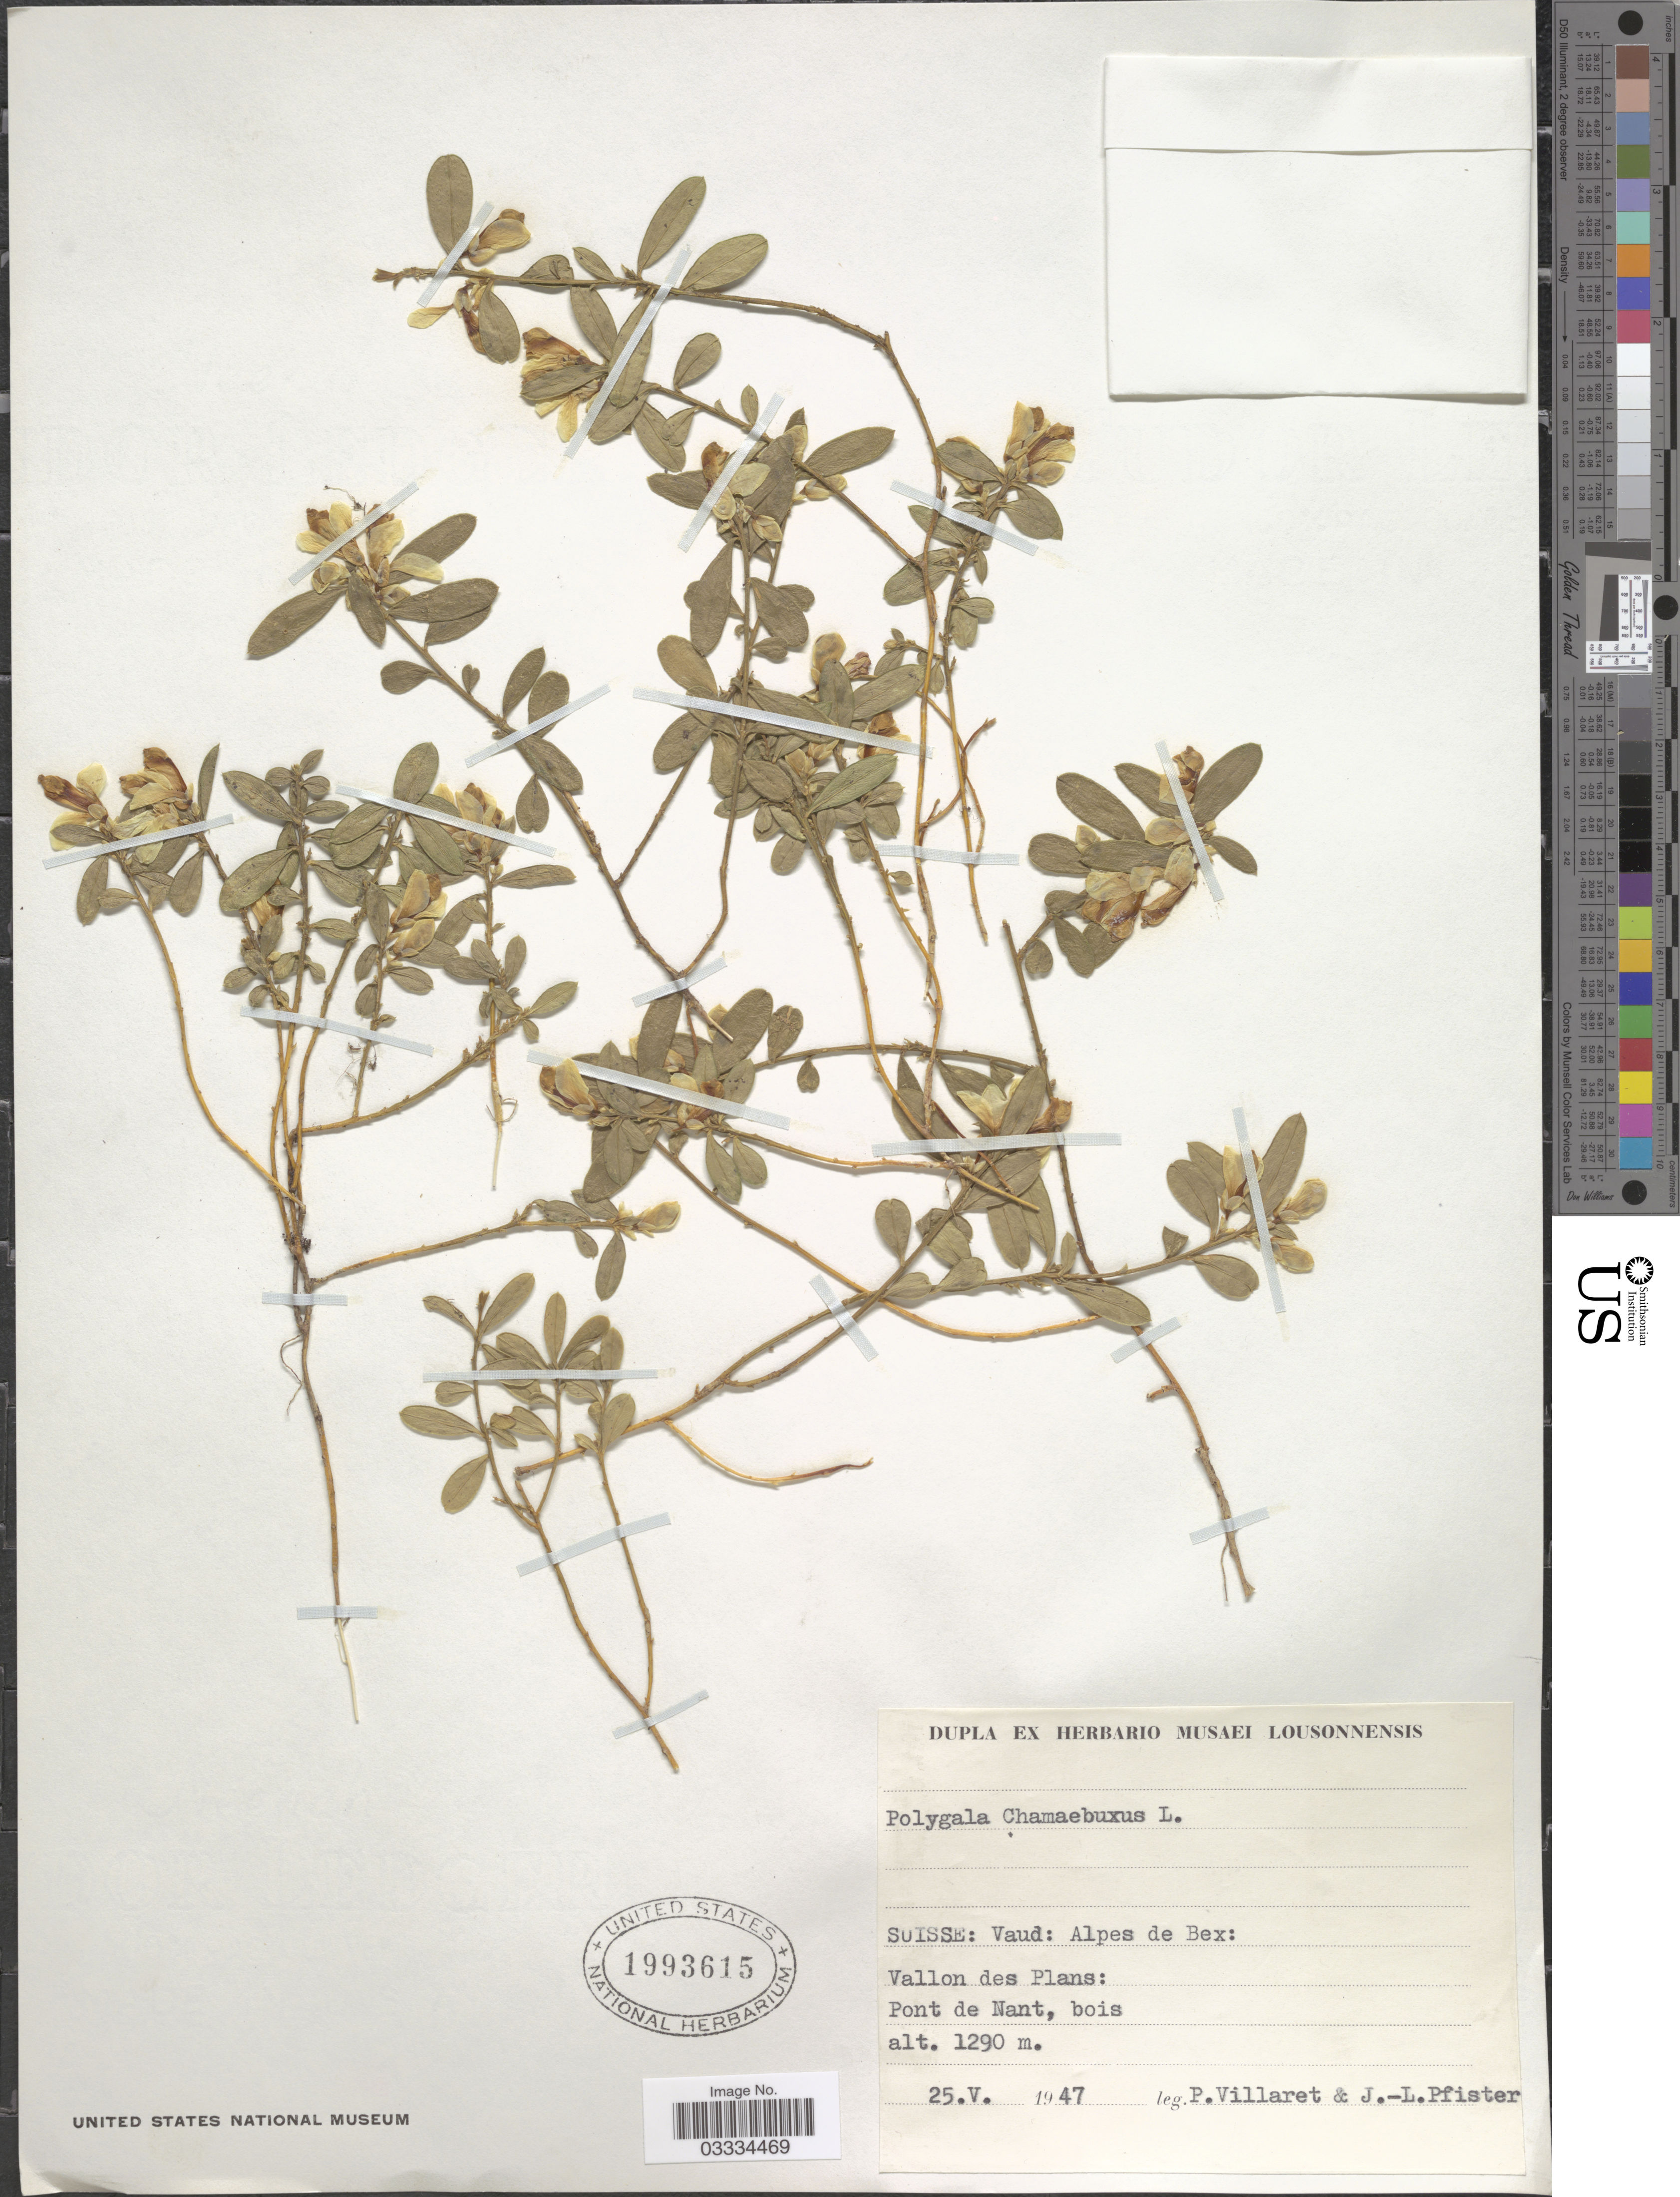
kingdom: Plantae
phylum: Tracheophyta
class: Magnoliopsida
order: Fabales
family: Polygalaceae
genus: Polygaloides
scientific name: Polygaloides chamaebuxus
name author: (L.) O. Schwarz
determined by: Strong, Mark T., (BOT), Smithsonian Institution - National Museum of Natural History (UNITED STATES)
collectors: P. Villaret & J. Pfister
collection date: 1947-05-25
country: Switzerland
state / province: Vaud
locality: Suisse: Alpes de Bex: Vallon des Plans: Pont de Nant, bois.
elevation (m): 1290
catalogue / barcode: US 1993615